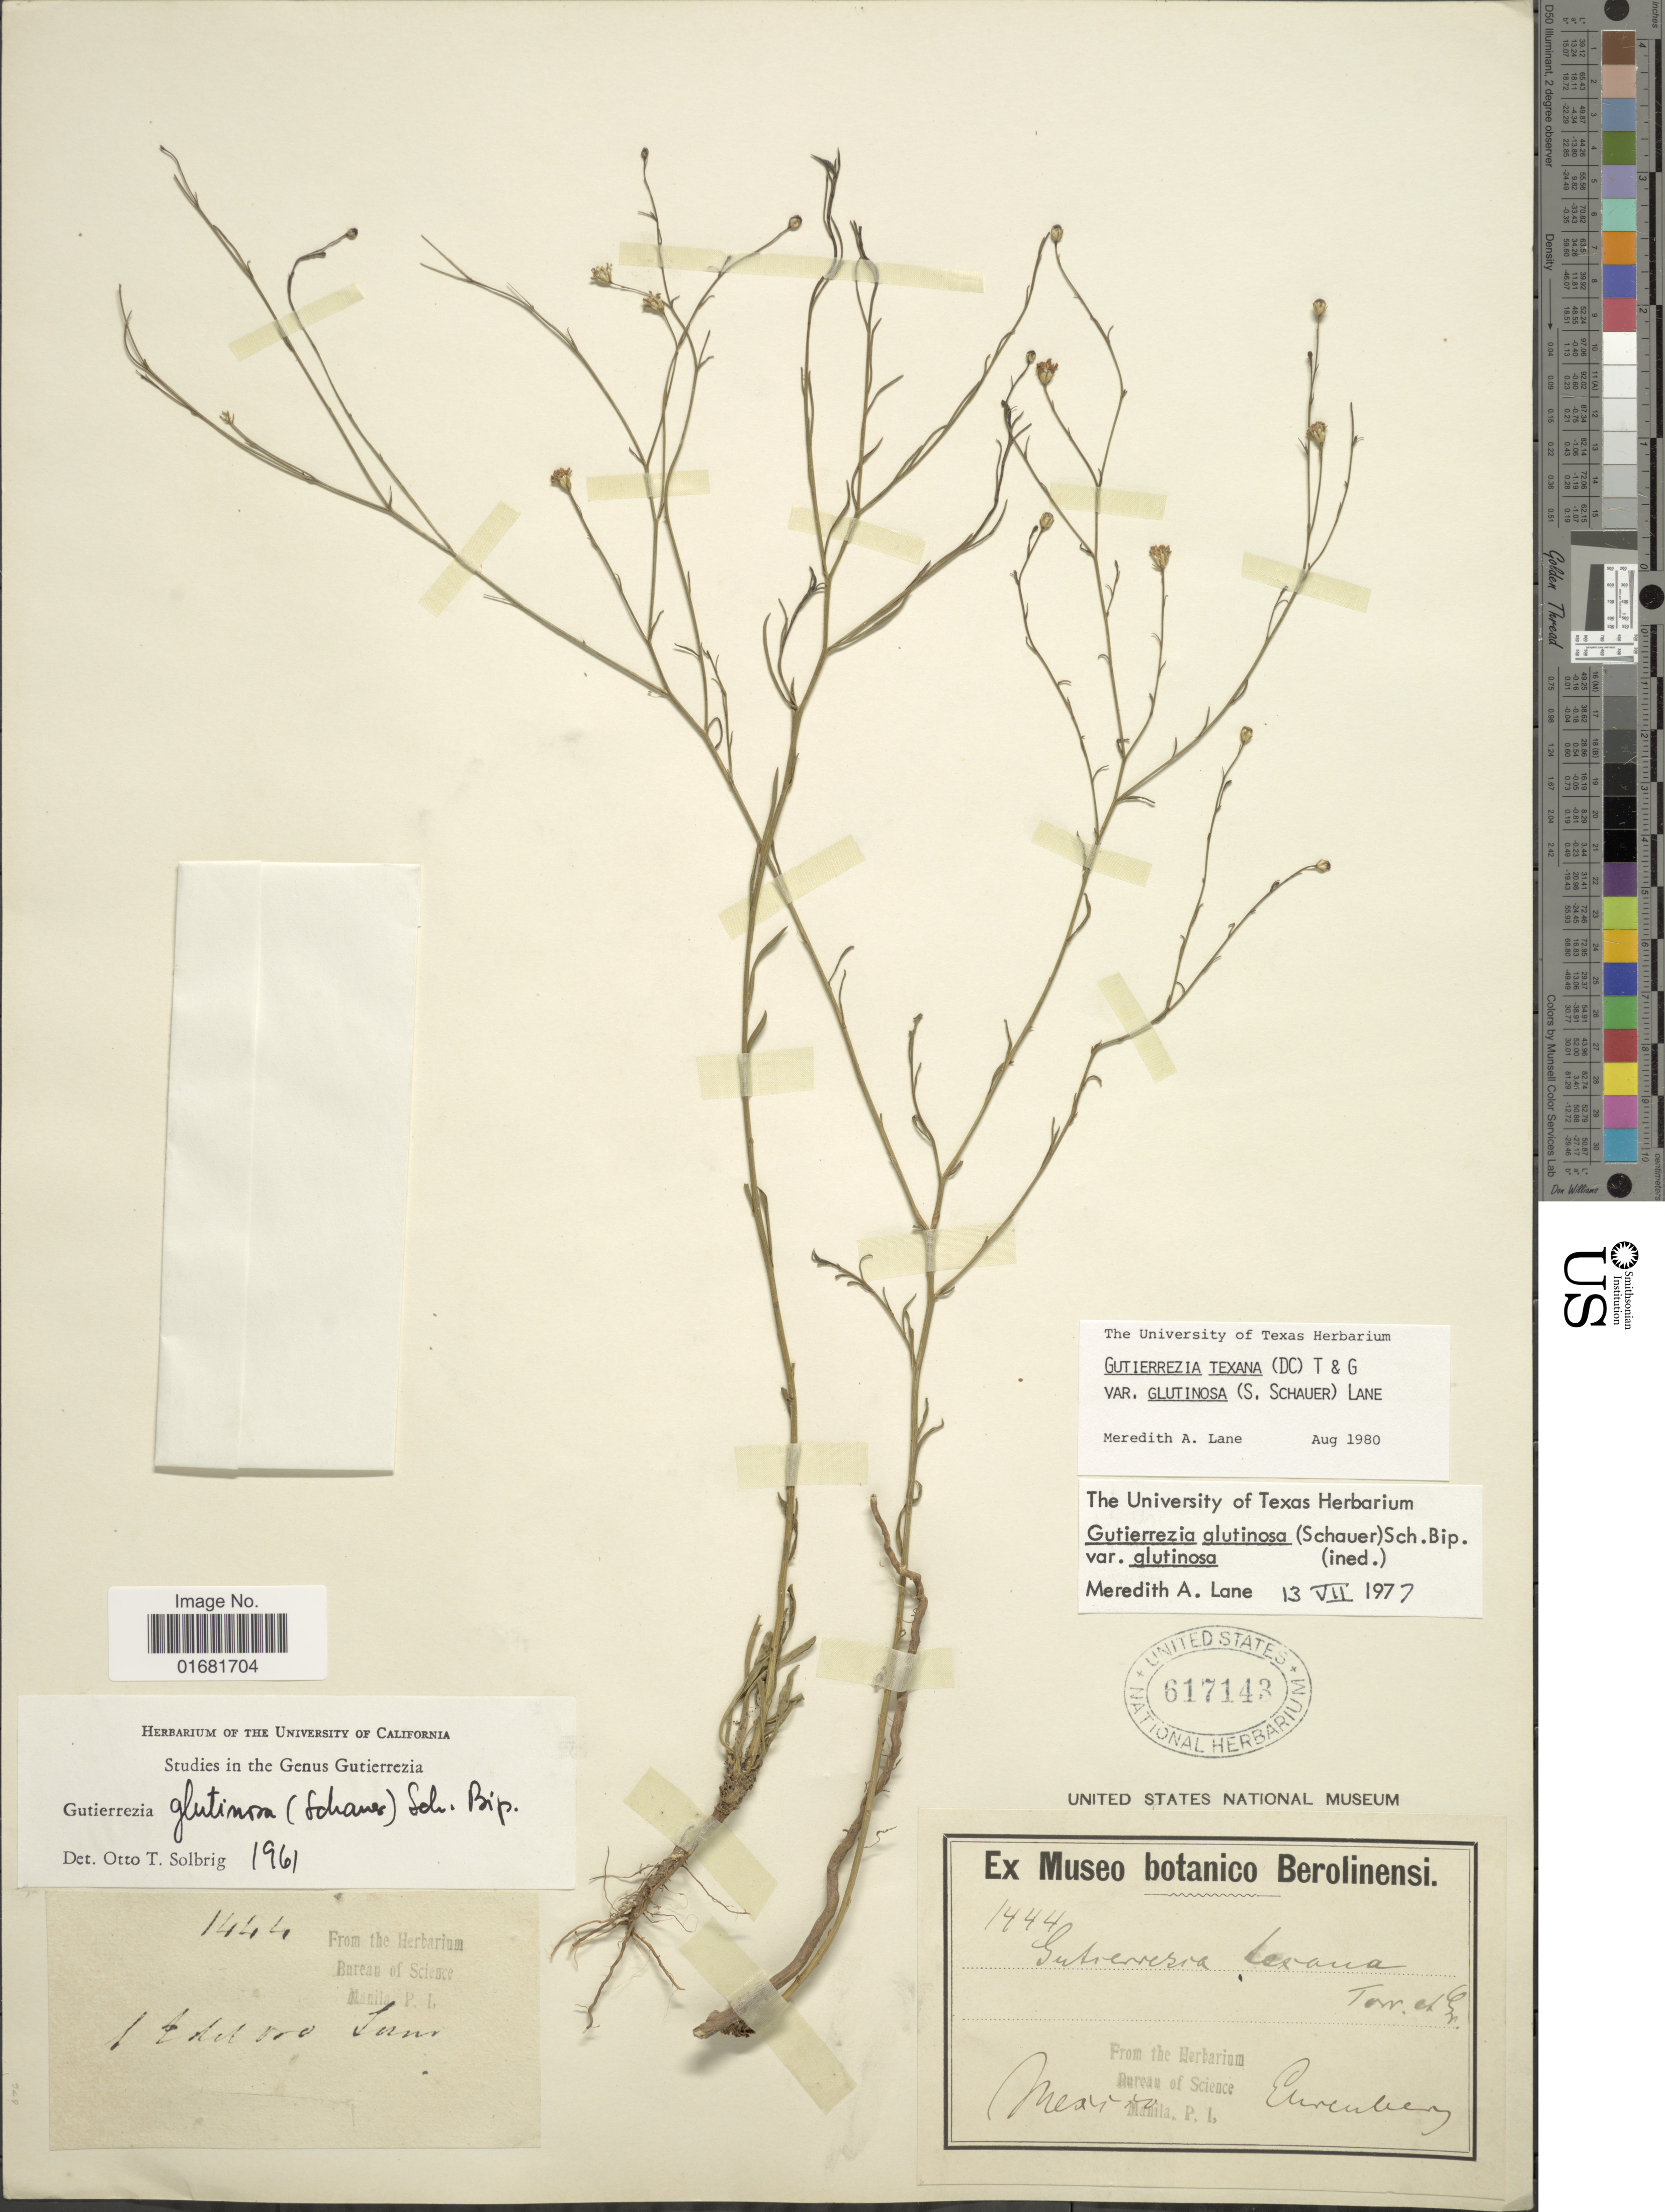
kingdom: Plantae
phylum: Tracheophyta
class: Magnoliopsida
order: Asterales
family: Asteraceae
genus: Gutierrezia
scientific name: Gutierrezia texana var. glutinosa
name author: (S. Schauer) M.A. Lane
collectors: -. Ehrenberg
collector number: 1444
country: Mexico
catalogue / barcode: US 617143